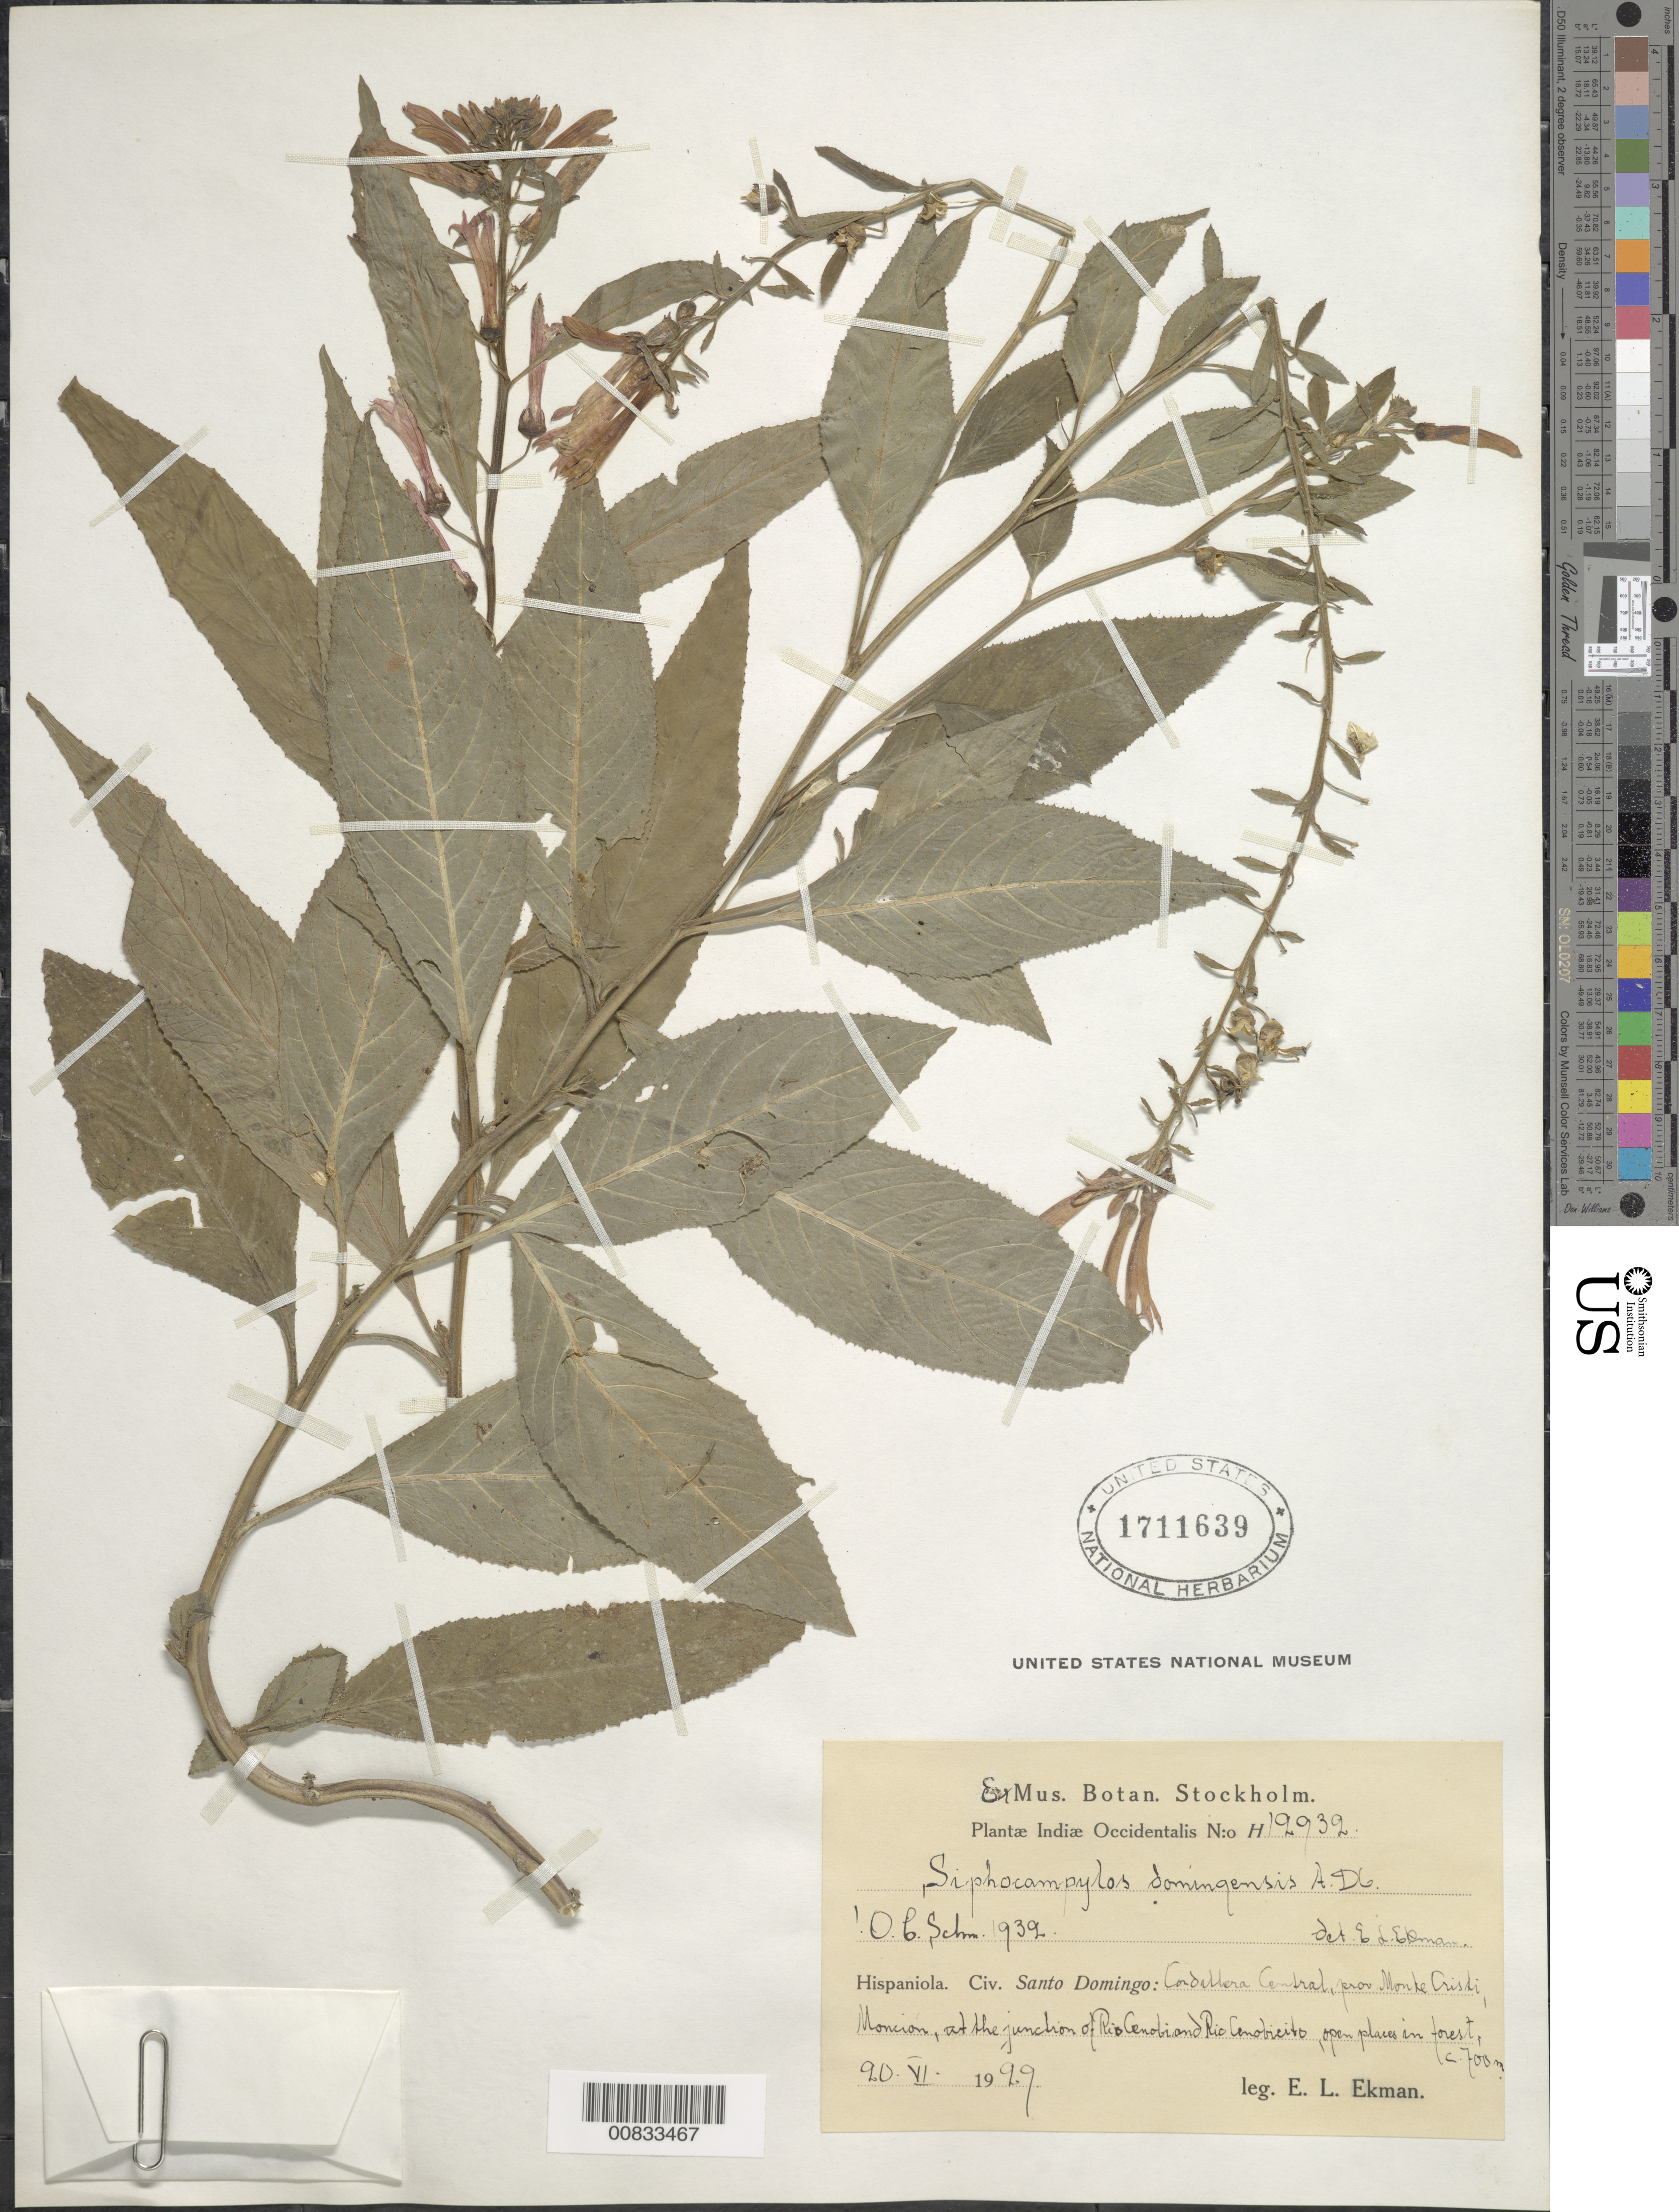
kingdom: Plantae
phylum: Tracheophyta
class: Magnoliopsida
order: Asterales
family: Campanulaceae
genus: Siphocampylus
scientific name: Siphocampylus domingensis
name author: A. DC.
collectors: E. L. Ekman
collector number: H 12932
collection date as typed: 20 Jun 1929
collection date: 1929-06-20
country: Dominican Republic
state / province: Monte Cristi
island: Hispaniola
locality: Moncion, Cordillera Central, at the junction of Rio Cenobi and Rio Cenobicito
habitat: Open places in forest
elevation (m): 700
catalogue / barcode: US 1711639